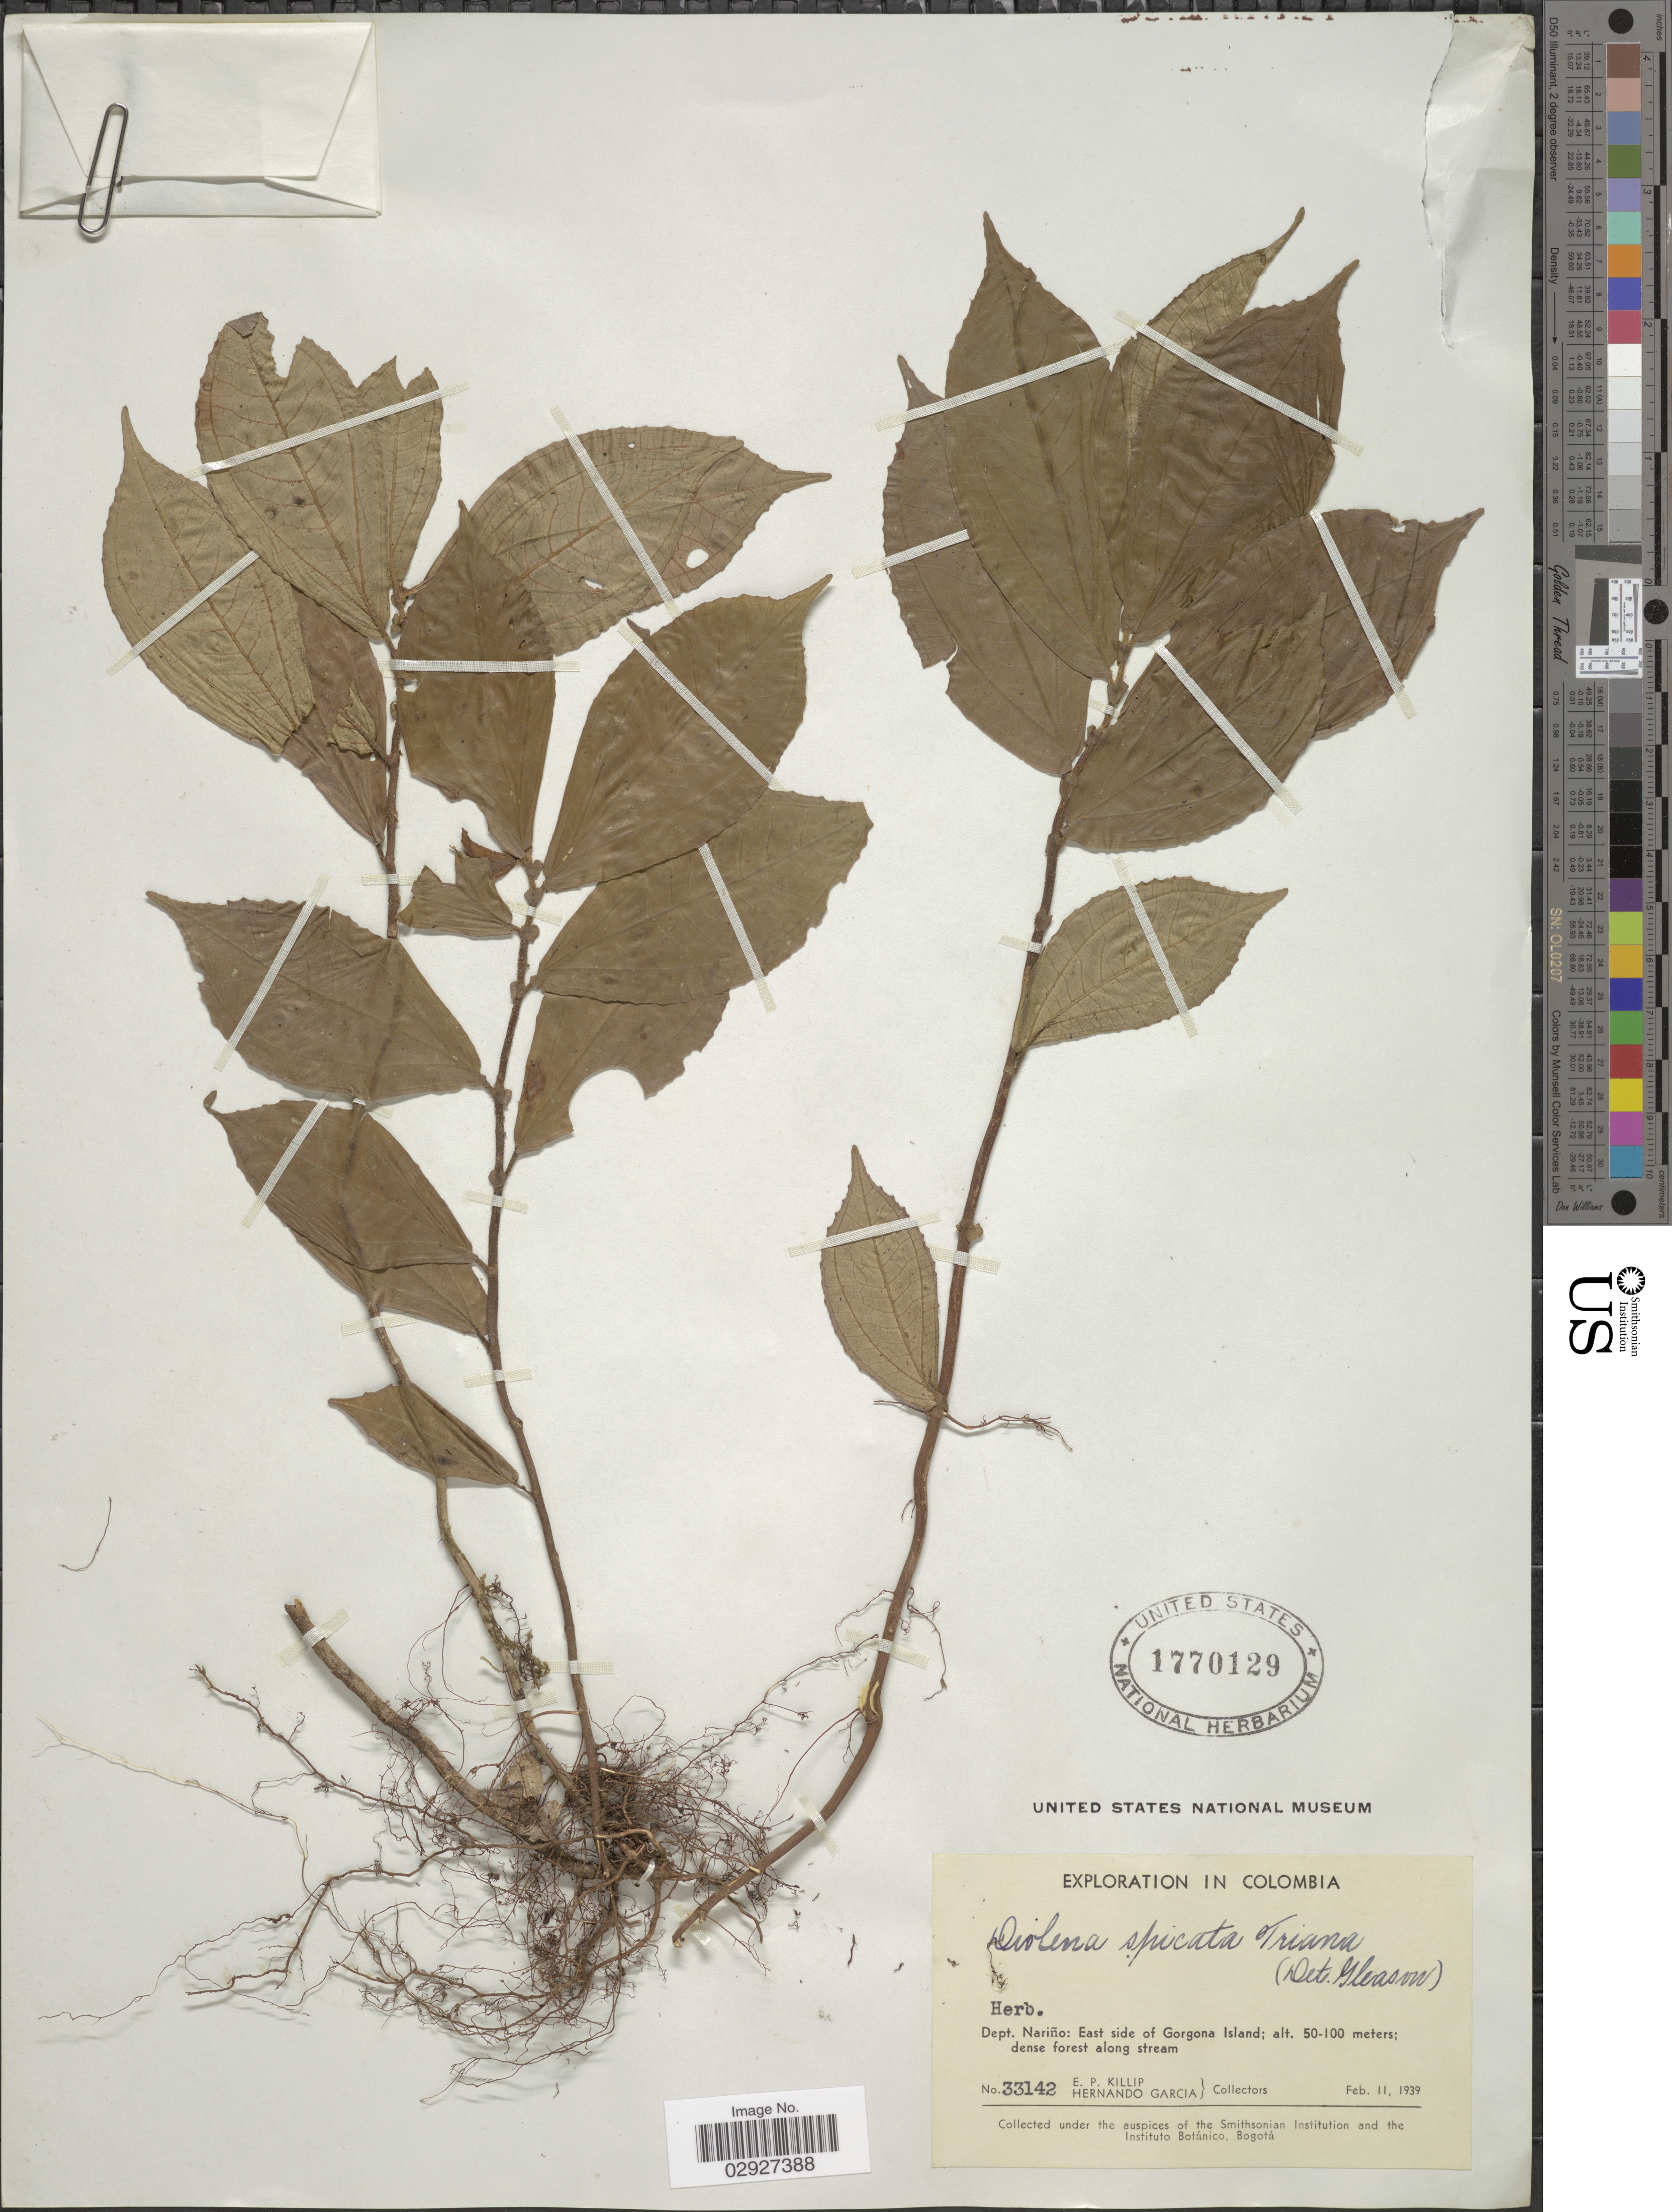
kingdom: Plantae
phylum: Tracheophyta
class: Magnoliopsida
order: Myrtales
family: Melastomataceae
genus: Triolena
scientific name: Triolena spicata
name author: (Triana) L.O. Williams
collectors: E. P. Killip & H. Garcia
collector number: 33142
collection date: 1939-02-11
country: Colombia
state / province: Nariño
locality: Dept. Nariño: East side of Gorgona Island.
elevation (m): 50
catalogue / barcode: US 1770129